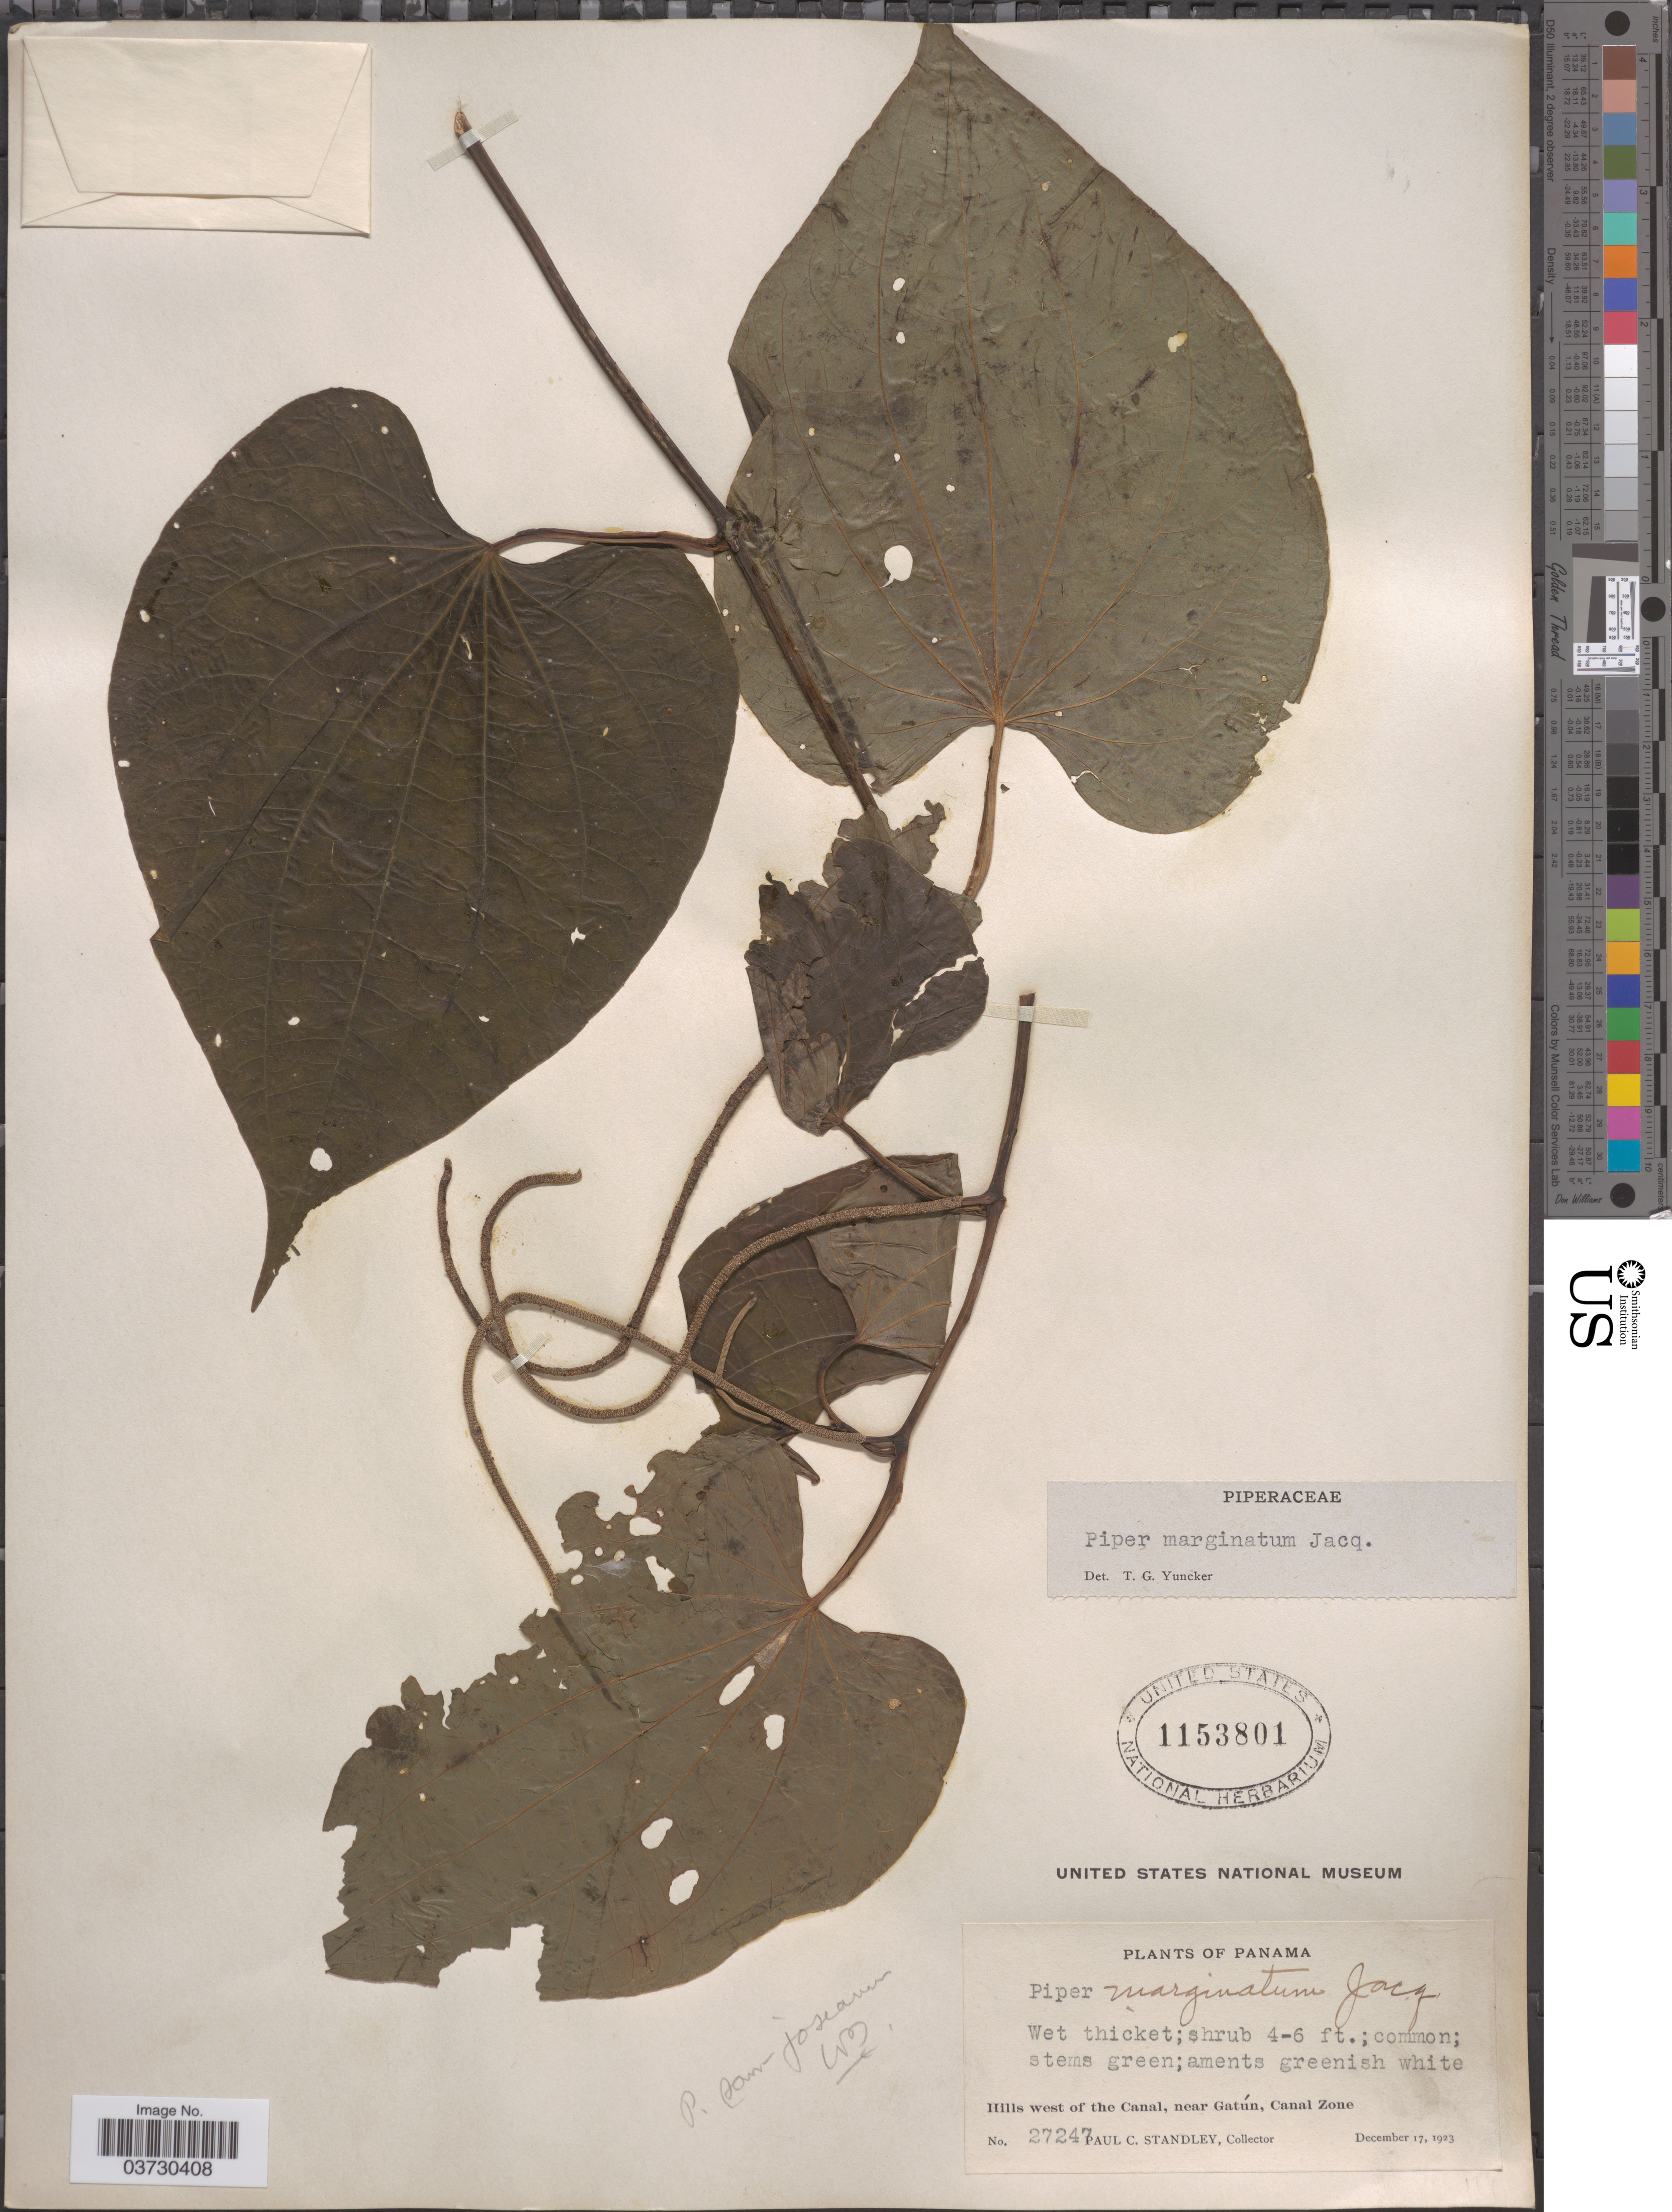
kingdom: Plantae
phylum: Tracheophyta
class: Magnoliopsida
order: Piperales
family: Piperaceae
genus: Piper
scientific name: Piper marginatum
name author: Jacq.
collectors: P. C. Standley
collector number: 27247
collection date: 1923-12-17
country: Panama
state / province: Colón / Panamá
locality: Hills west of the Canal, near Gatún, Canal Zone.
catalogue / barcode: US 1153801